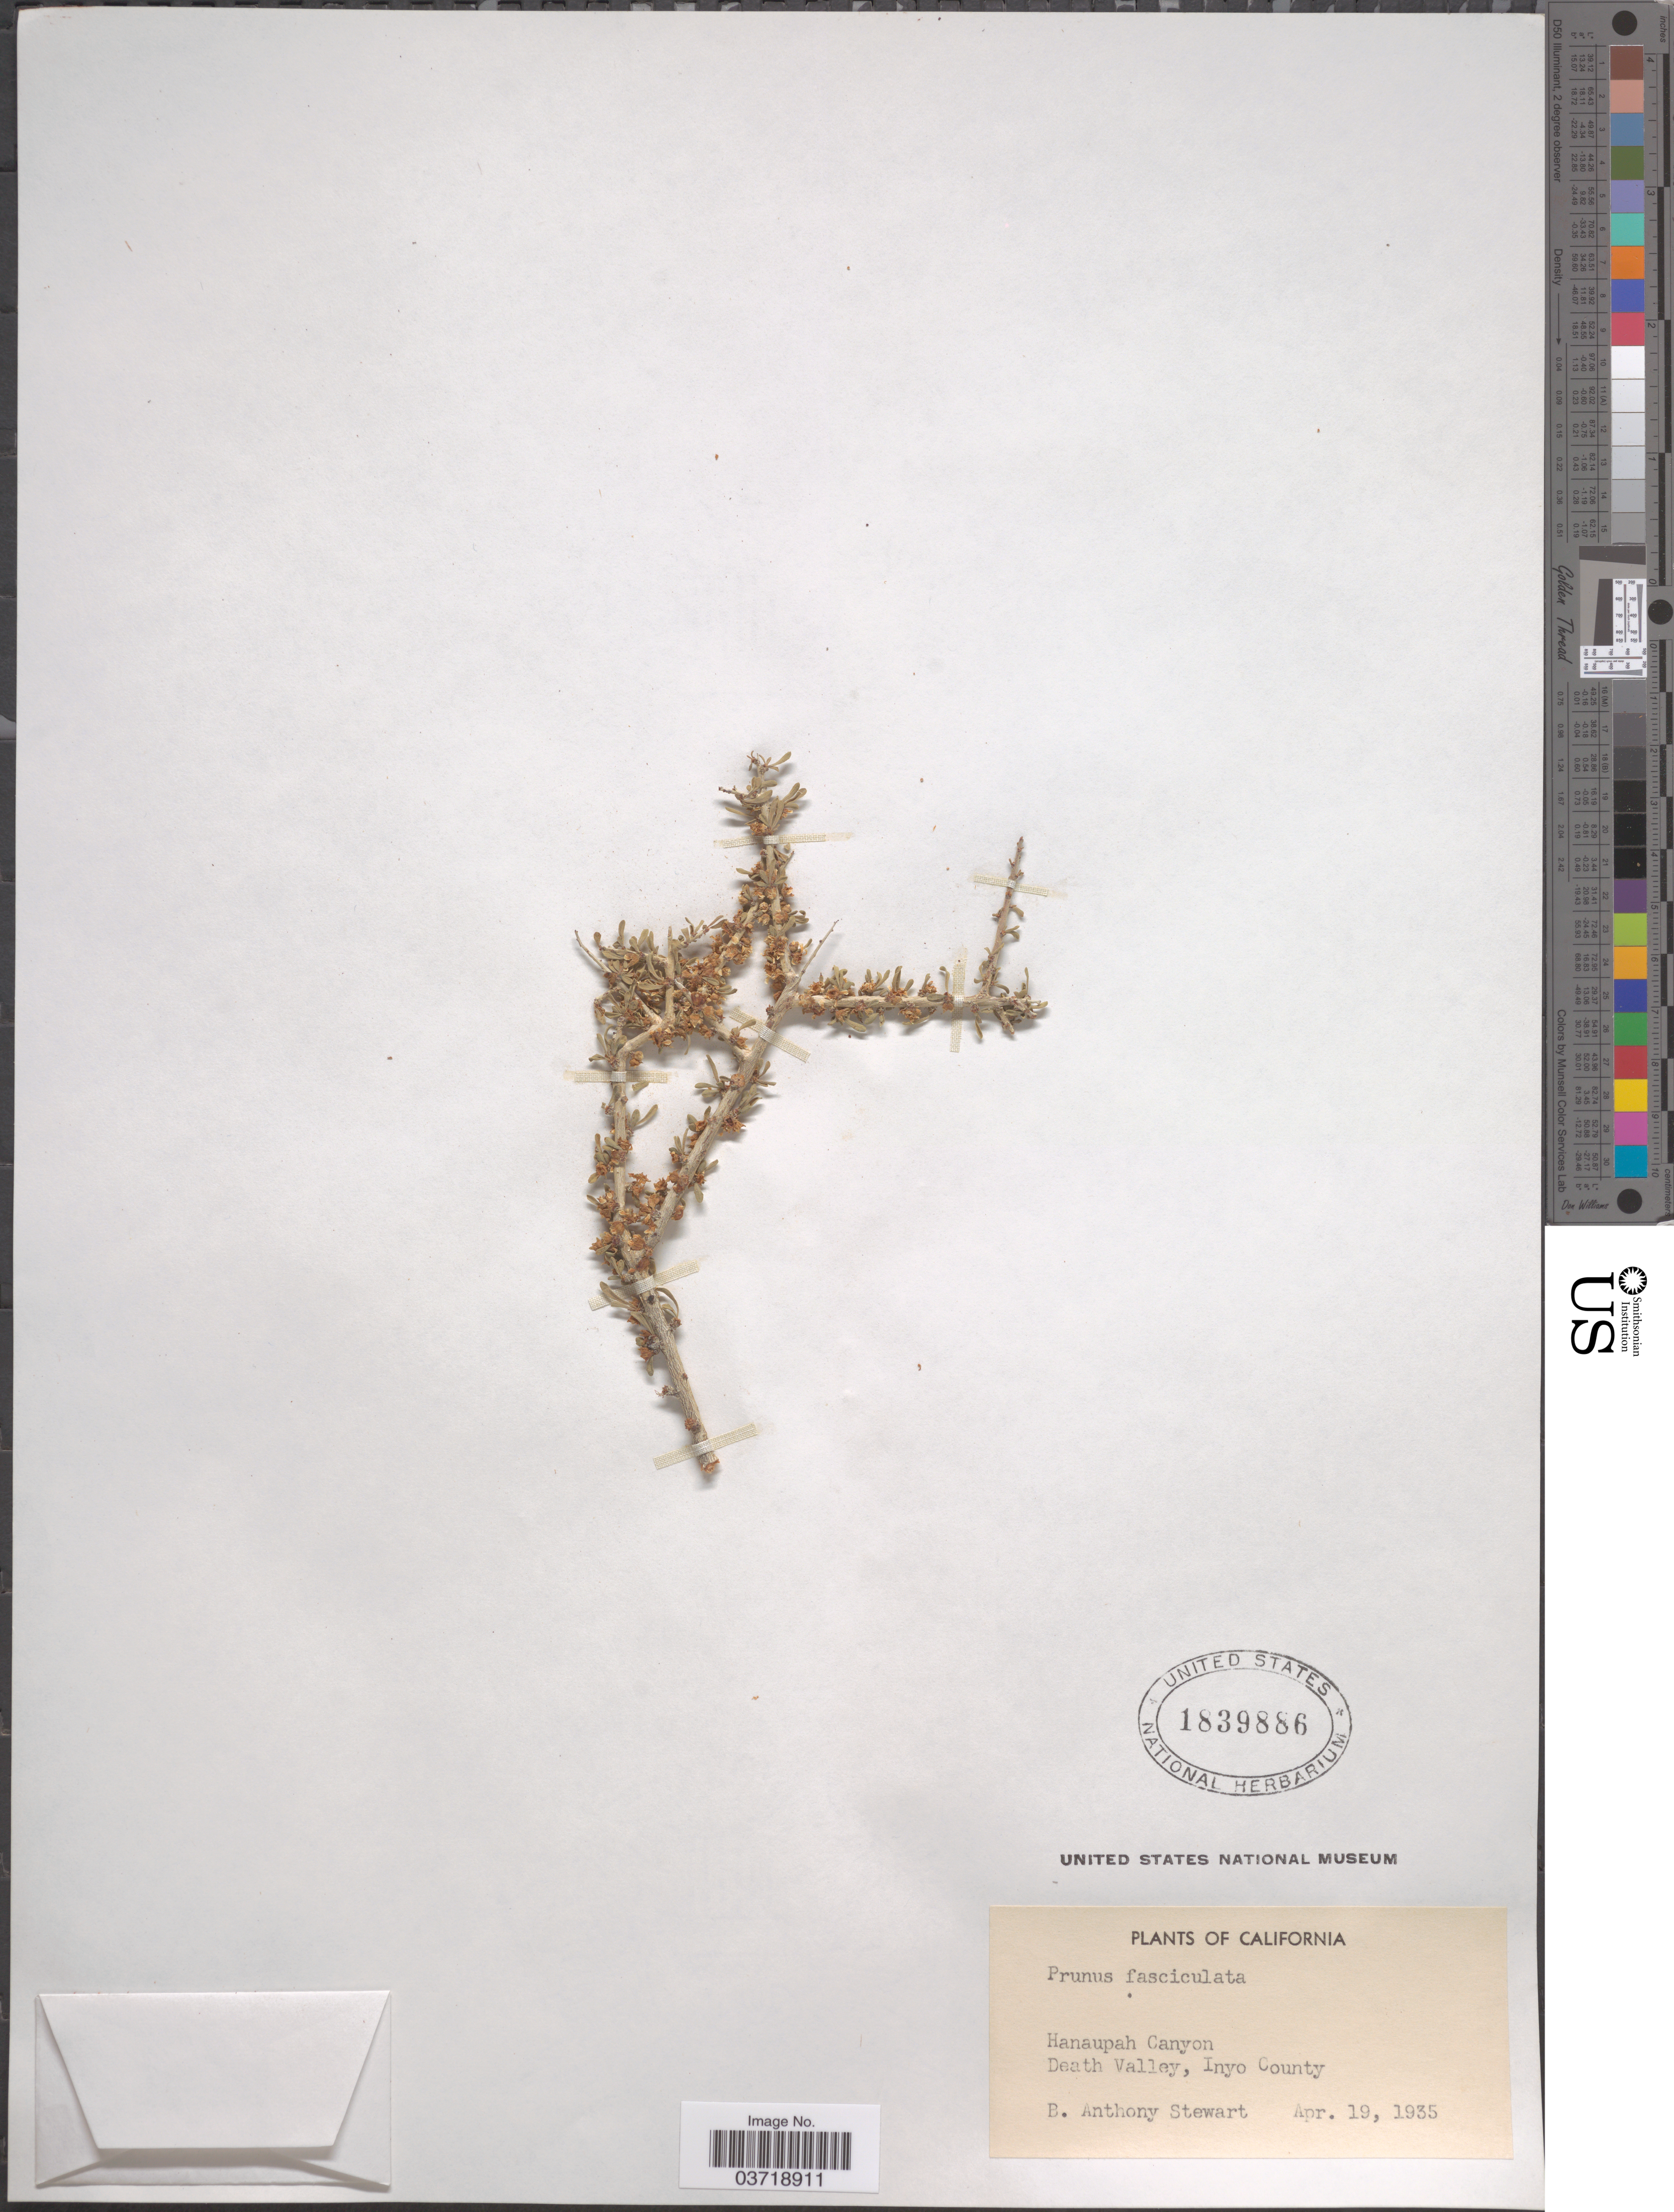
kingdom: Plantae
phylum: Tracheophyta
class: Magnoliopsida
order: Rosales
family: Rosaceae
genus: Prunus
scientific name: Prunus fasciculata var. fasciculata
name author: (Torr.) A. Gray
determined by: Strong, Mark T., (BOT), Smithsonian Institution - National Museum of Natural History (UNITED STATES)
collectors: B. Stewart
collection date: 1935-04-19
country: United States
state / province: California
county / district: Inyo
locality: Hanaupah Canyon. Death Valley, Inyo County.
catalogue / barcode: US 1839886